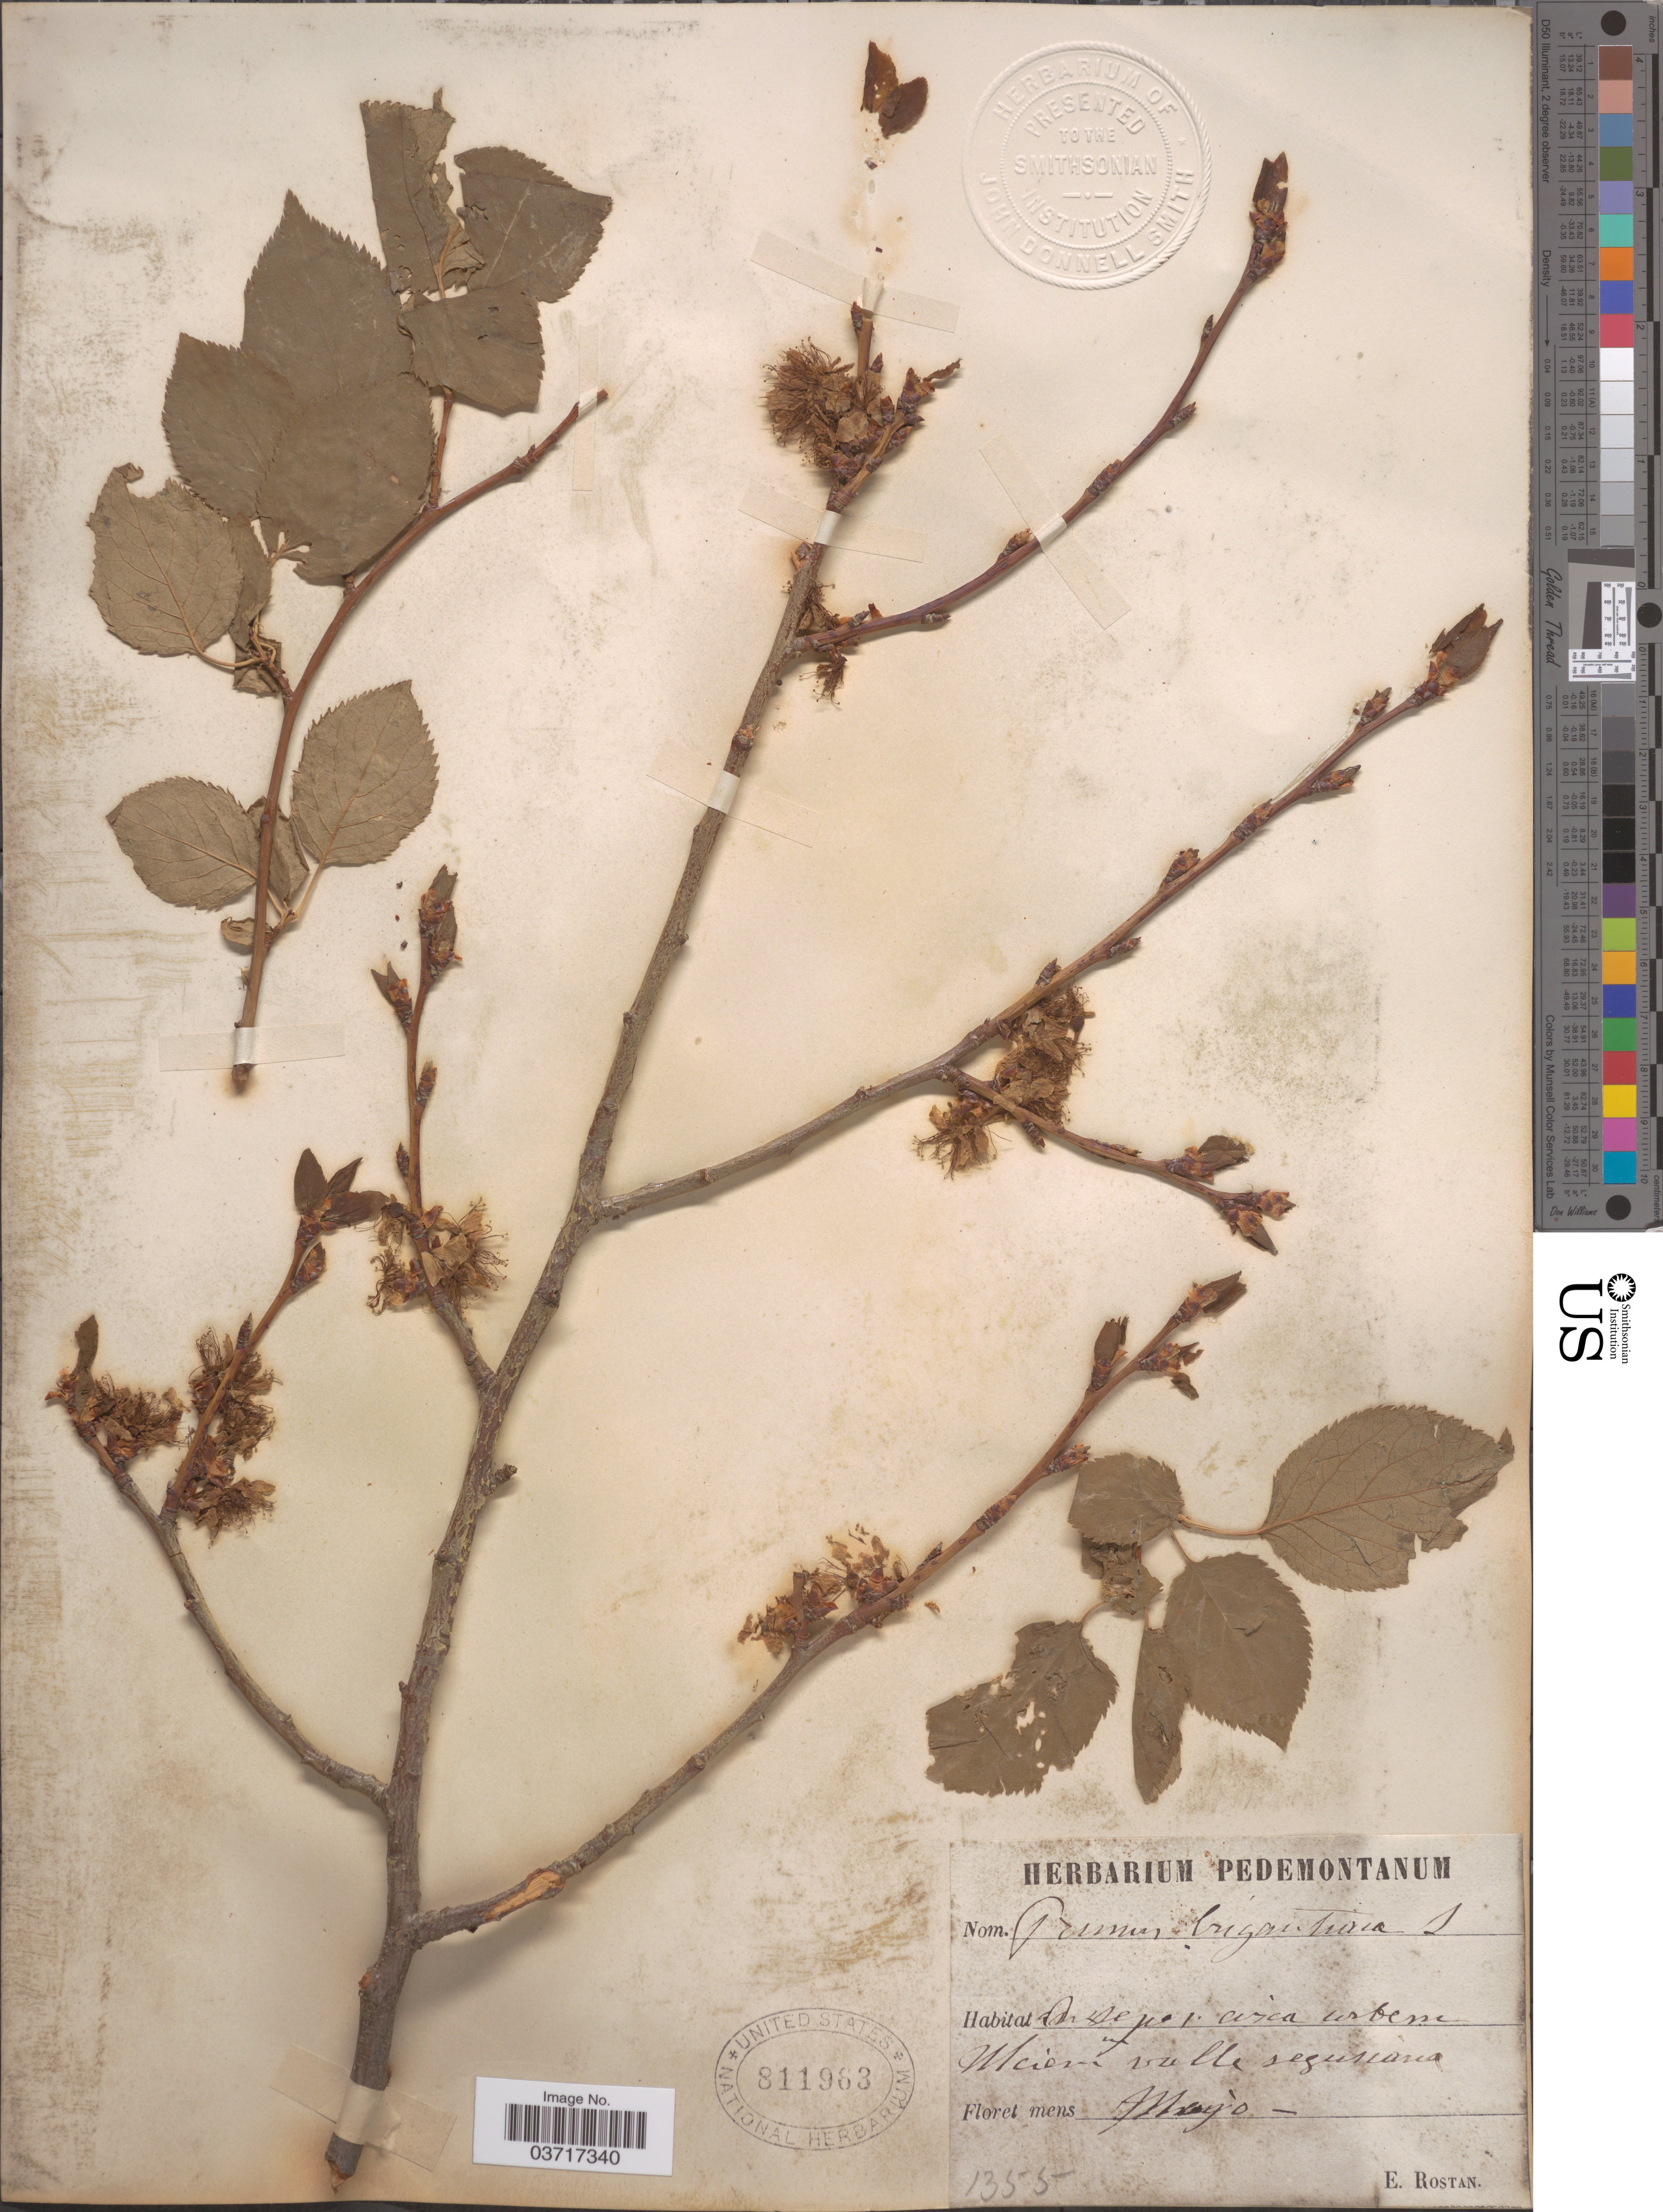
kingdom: Plantae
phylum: Tracheophyta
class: Magnoliopsida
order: Rosales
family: Rosaceae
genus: Prunus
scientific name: Prunus brigantiaca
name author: Vill.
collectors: E. Rostan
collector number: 1355?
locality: Meisner valle seguriana. [interpreted]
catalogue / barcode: US 811963